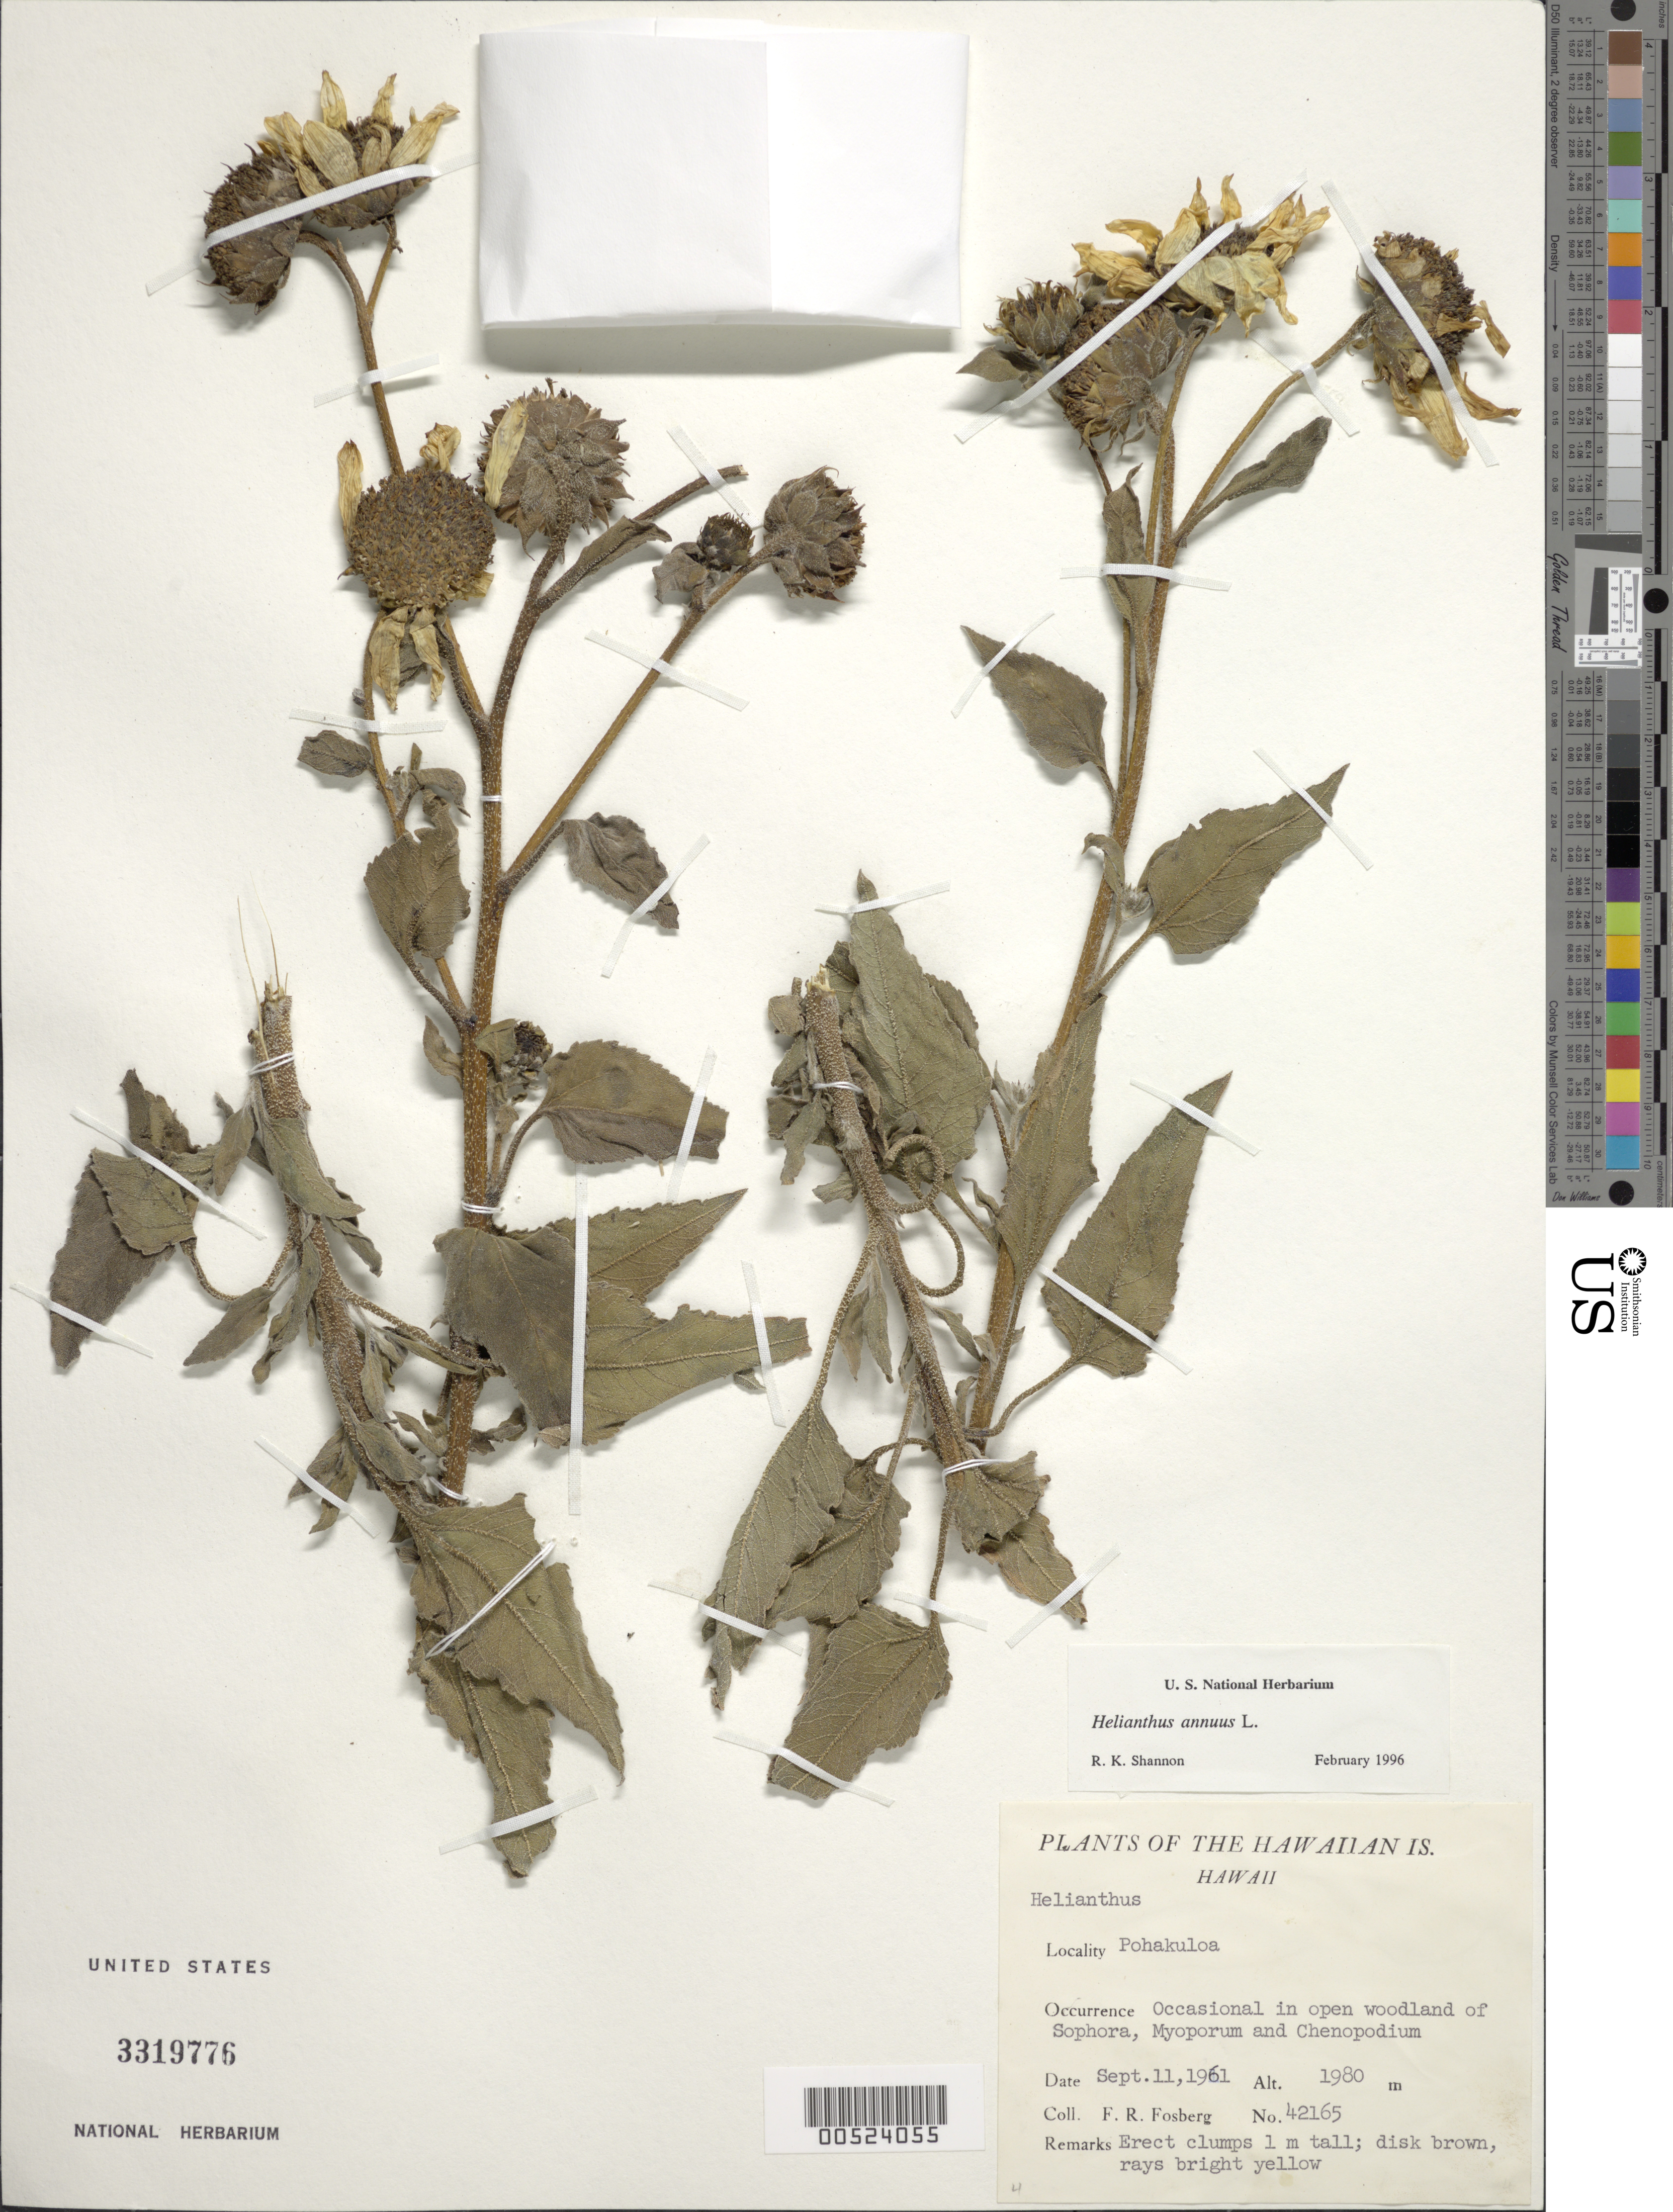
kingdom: Plantae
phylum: Tracheophyta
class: Magnoliopsida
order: Asterales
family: Asteraceae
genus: Helianthus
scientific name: Helianthus annuus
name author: L.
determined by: Shannon, R. K., (UNITED STATES)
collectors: F. R. Fosberg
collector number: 42165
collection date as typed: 11 Sep 1961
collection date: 1961-09-11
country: United States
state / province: Hawaii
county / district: Hawaii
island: Hawaii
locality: Pohakuloa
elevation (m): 1980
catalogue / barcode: US 3319776